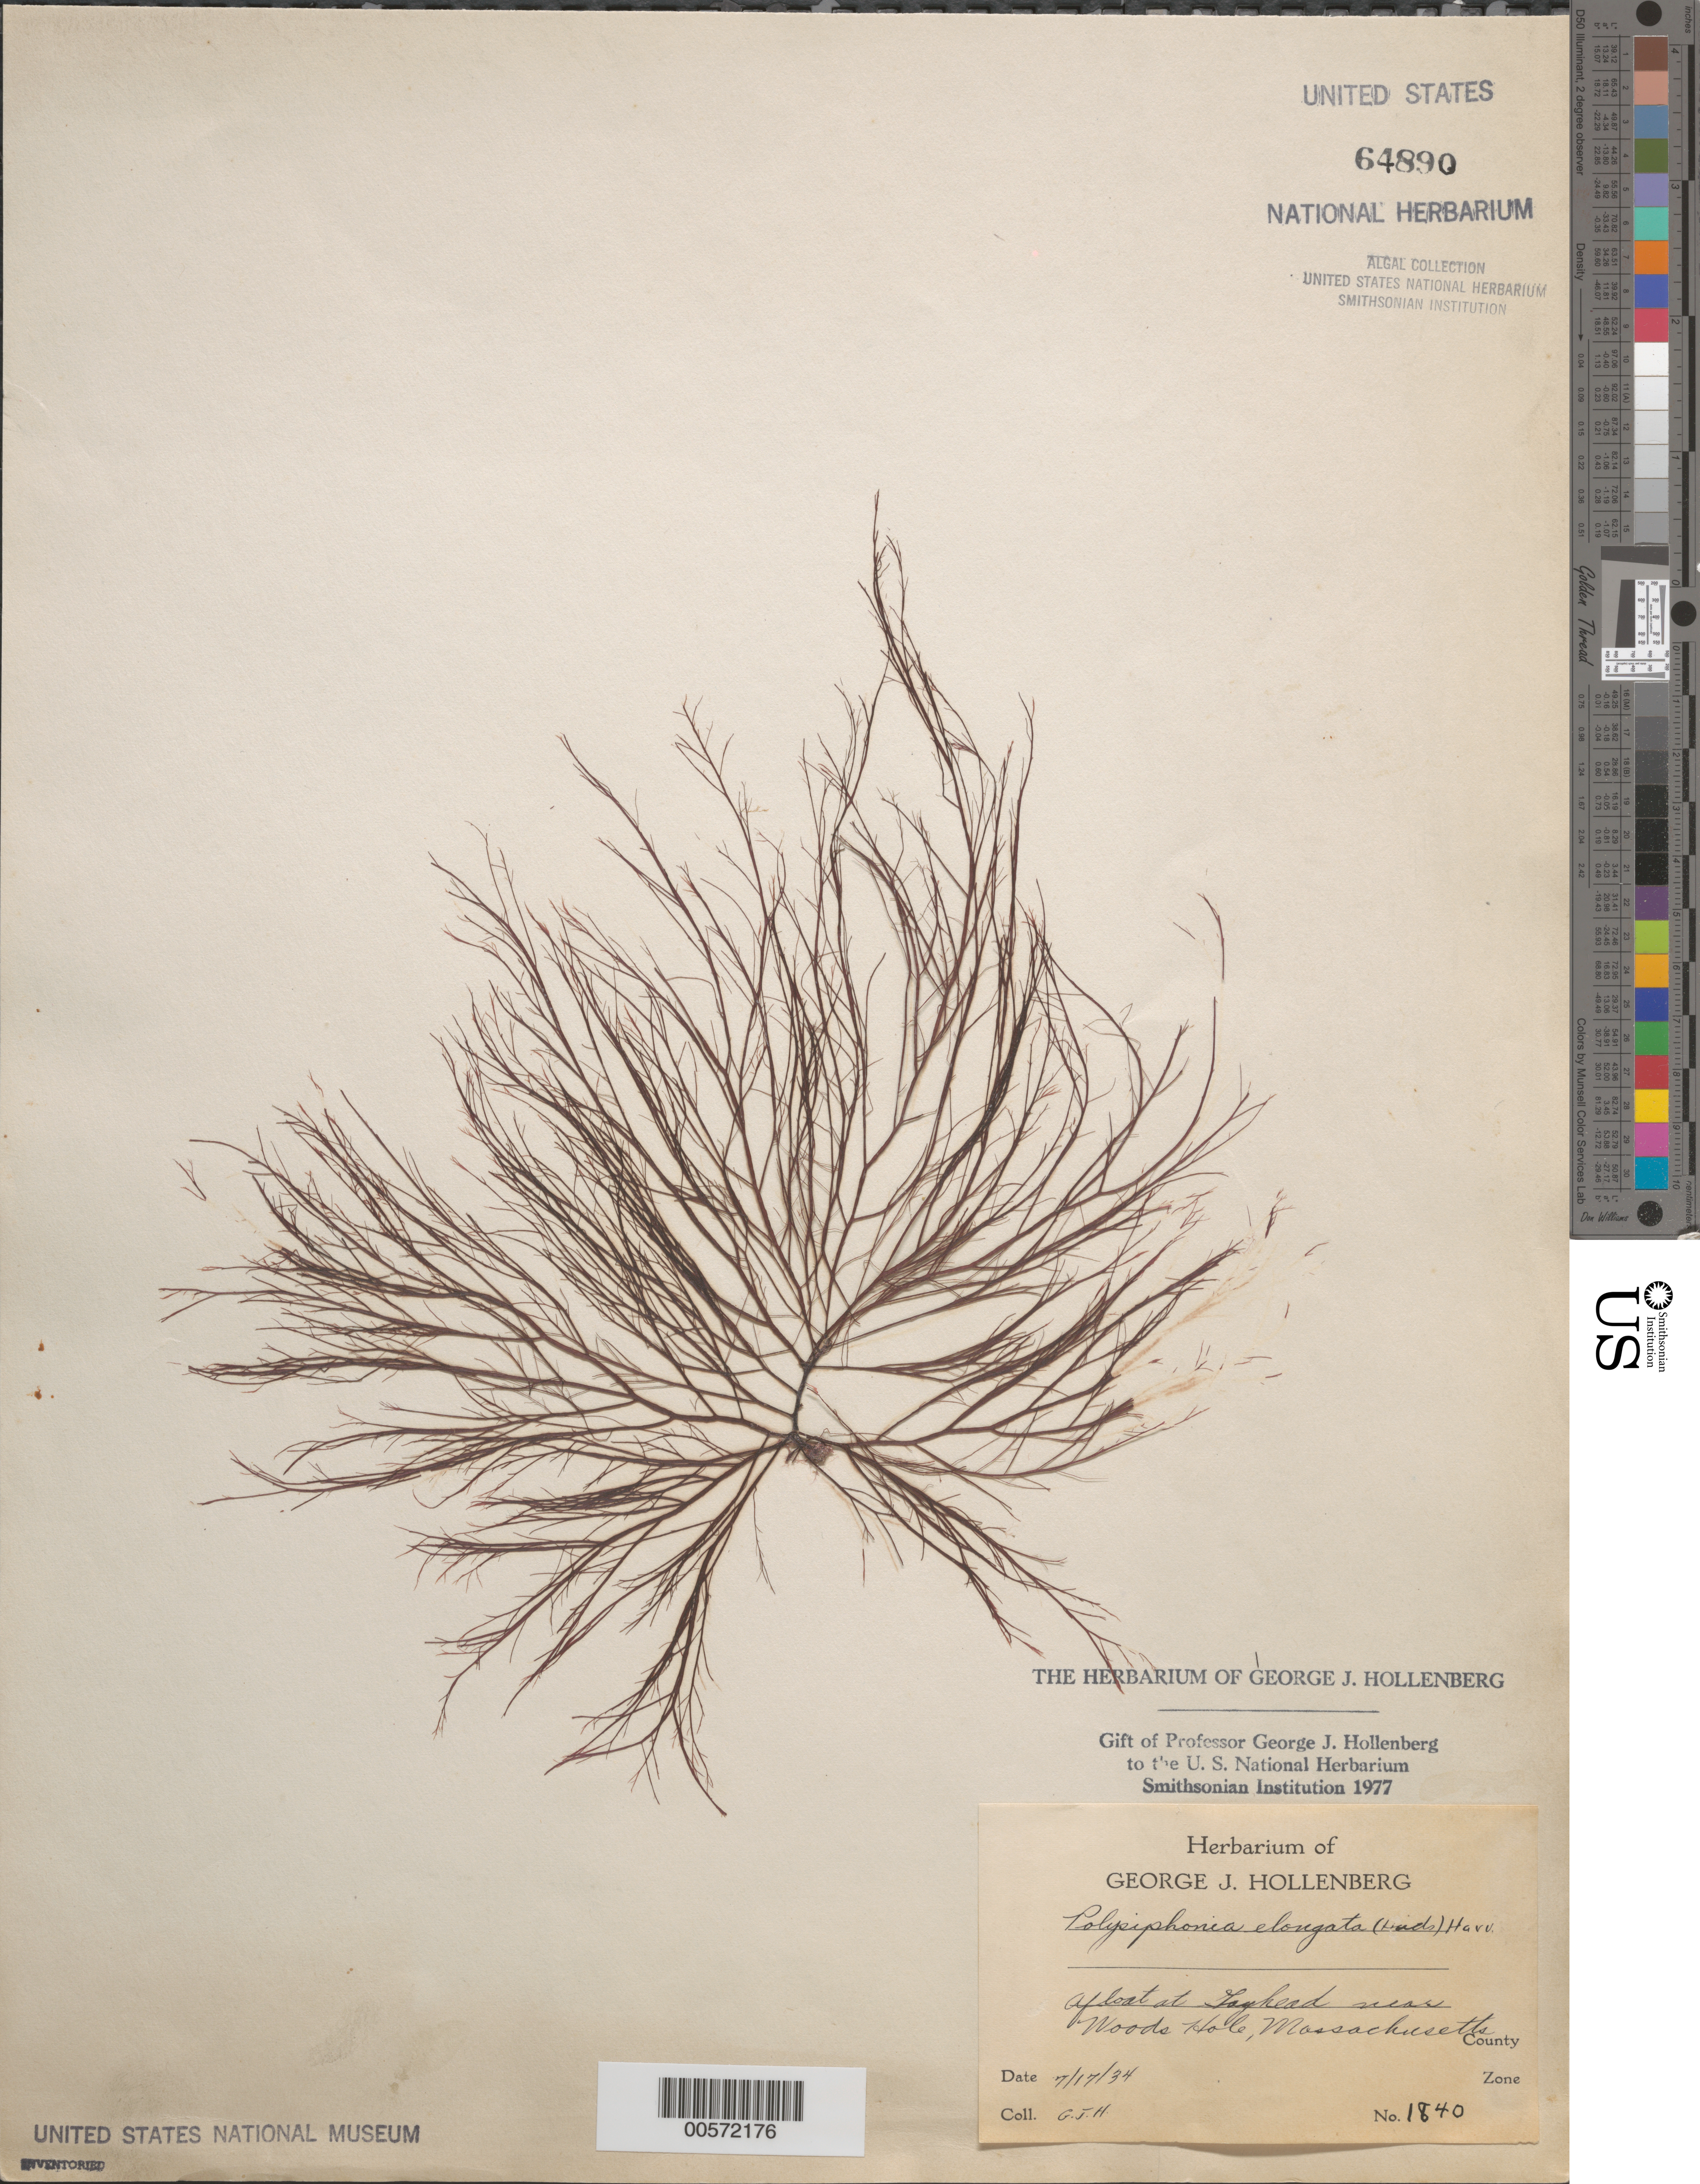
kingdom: Plantae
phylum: Rhodophyta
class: Florideophyceae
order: Ceramiales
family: Rhodomelaceae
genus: Carradoriella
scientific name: Carradoriella elongata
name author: (Hudson) Savoie & G.W. Saunders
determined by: Algae name updating Project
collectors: G. Hollenberg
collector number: GJH 1840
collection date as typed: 17 Jul 1934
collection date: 1934-07-17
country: United States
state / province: Massachusetts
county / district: Dukes County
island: Martha's Vineyard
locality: Gay Head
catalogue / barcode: US 64890